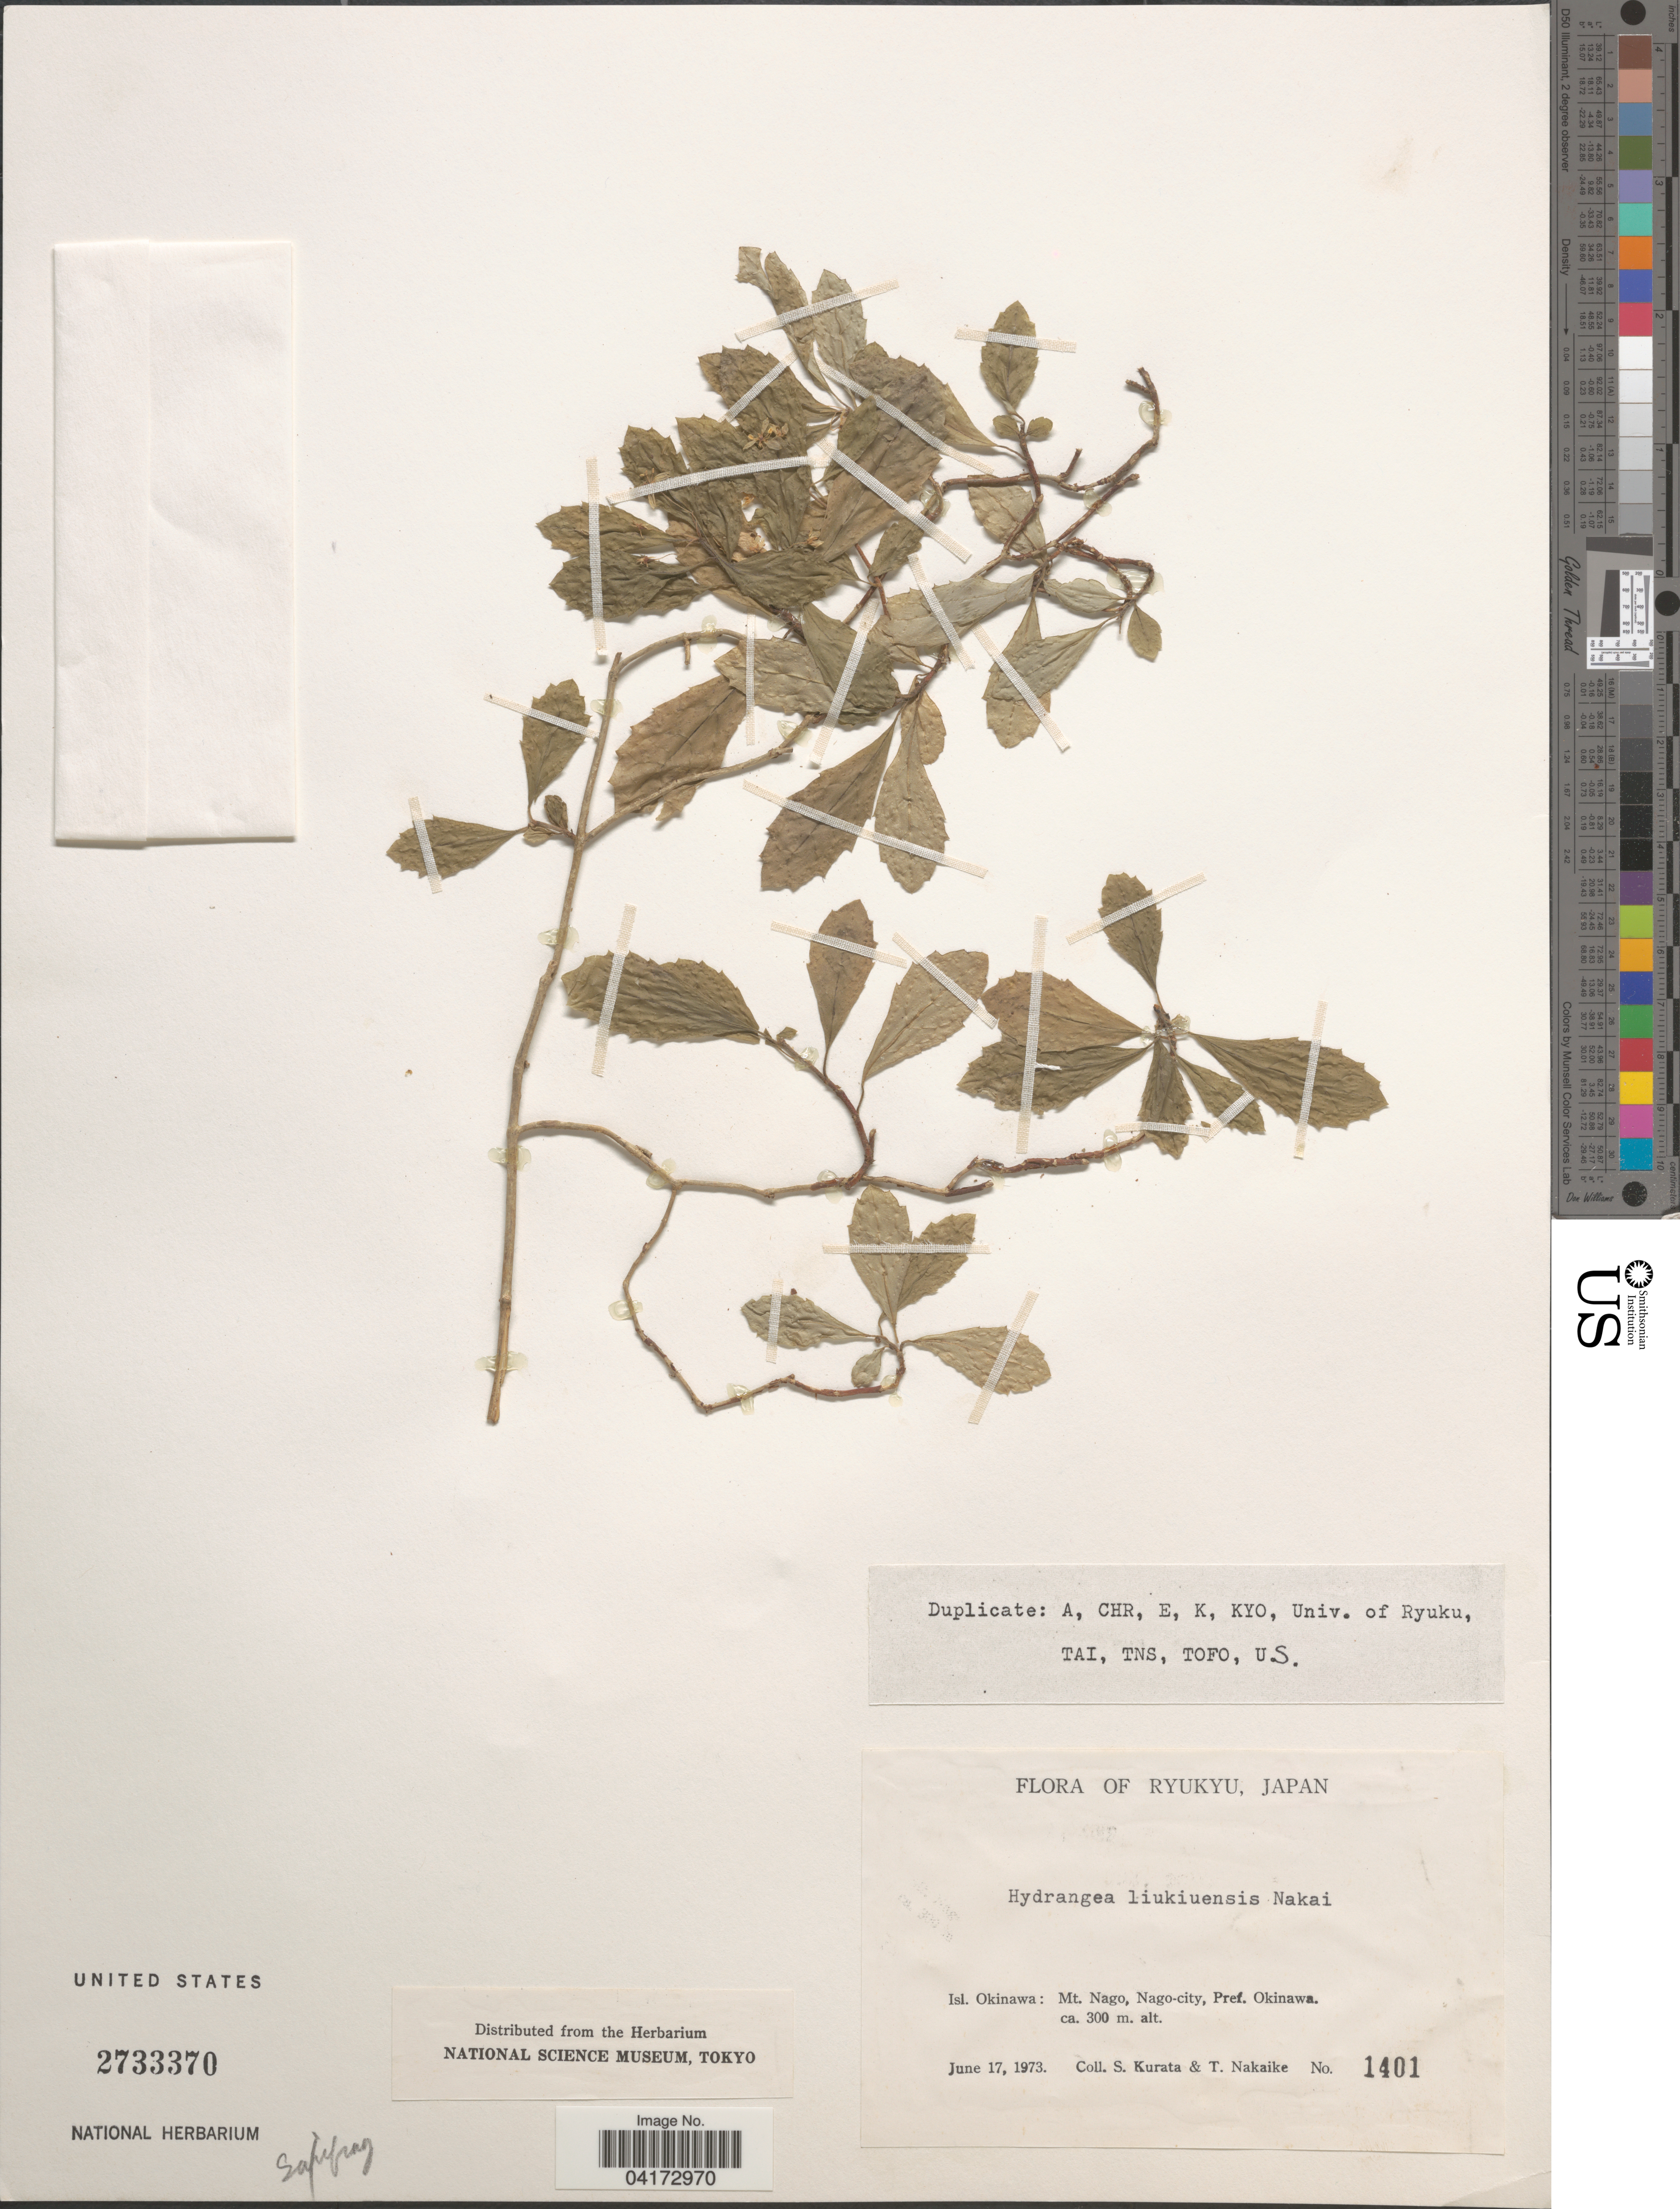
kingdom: Plantae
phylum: Tracheophyta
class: Magnoliopsida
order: Cornales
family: Hydrangeaceae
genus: Hydrangea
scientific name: Hydrangea liukiuensis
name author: Nakai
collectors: Sa. Kurata & T. Nakaike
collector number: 1401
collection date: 1973-06-17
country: Japan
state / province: Okinawa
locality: Ryukyu. Isl. Okinawa: Mt. Nago, Nago-city, Pref. Okinawa.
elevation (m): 300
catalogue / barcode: US 2733370